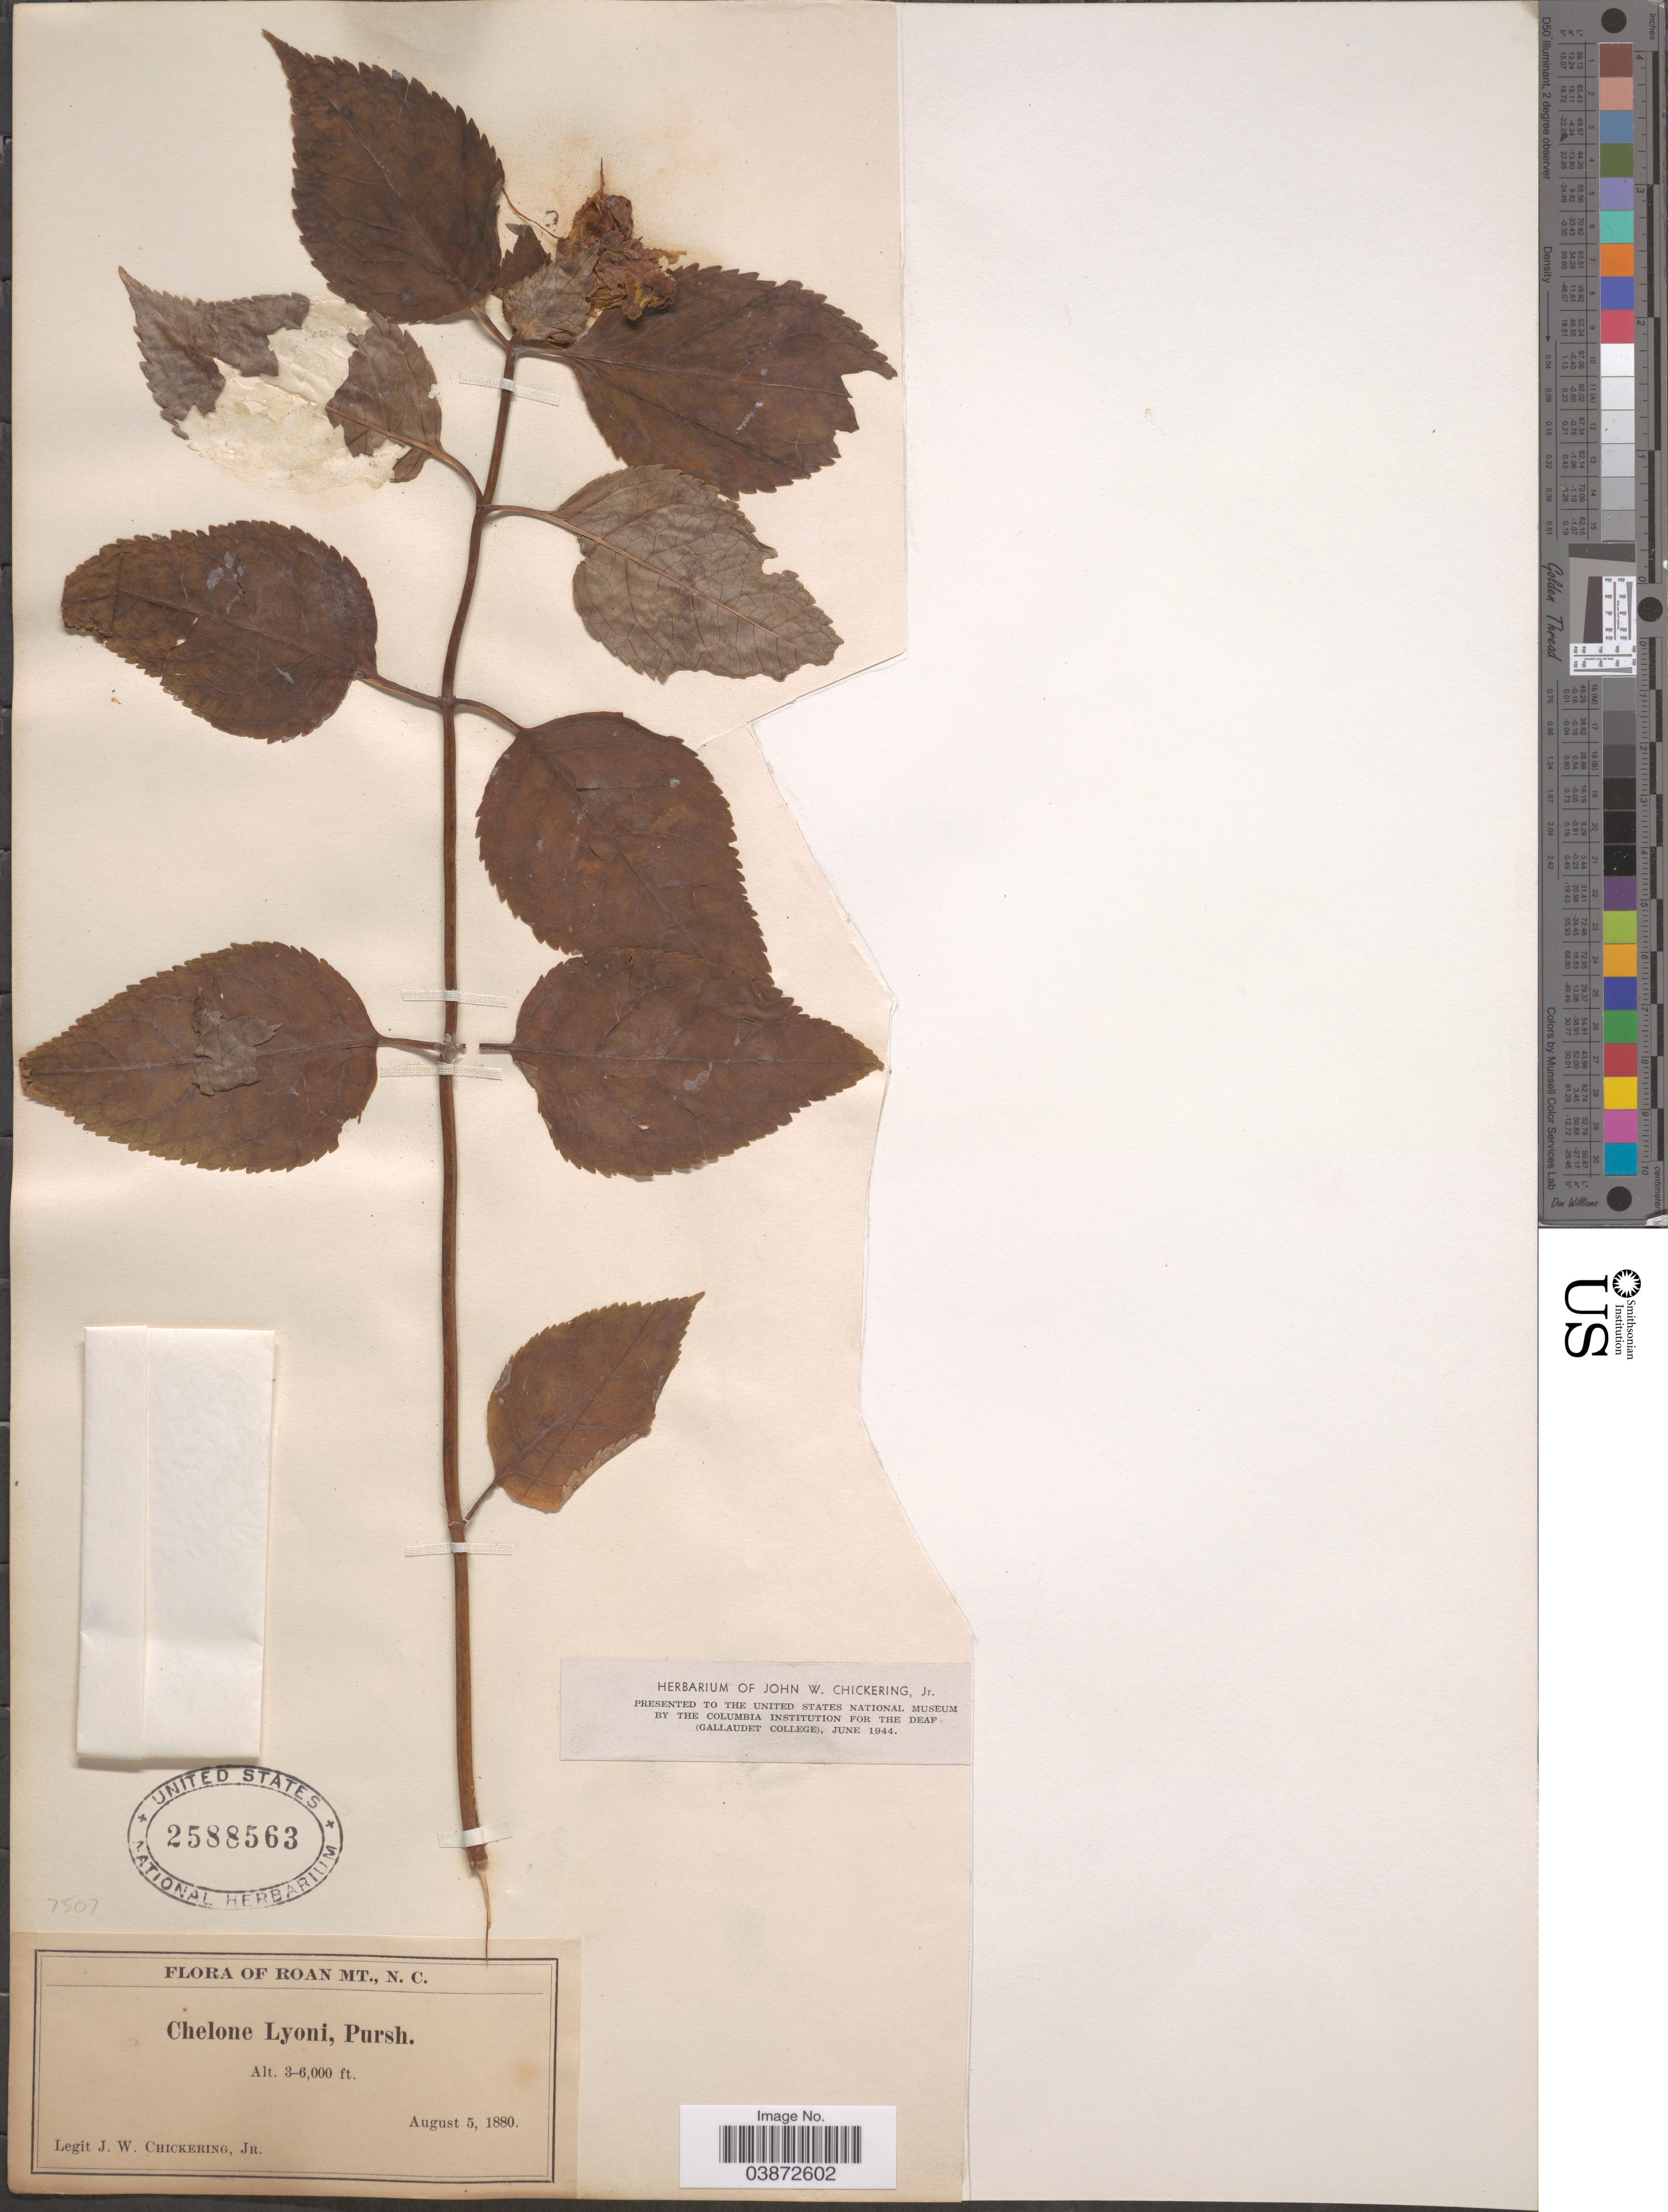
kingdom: Plantae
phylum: Tracheophyta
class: Magnoliopsida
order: Lamiales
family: Plantaginaceae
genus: Chelone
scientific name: Chelone lyonii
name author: Pursh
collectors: J. W. Chickering Jr.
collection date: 1880-08-05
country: United States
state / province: North Carolina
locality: Roan Mt.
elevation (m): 914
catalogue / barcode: US 2588563